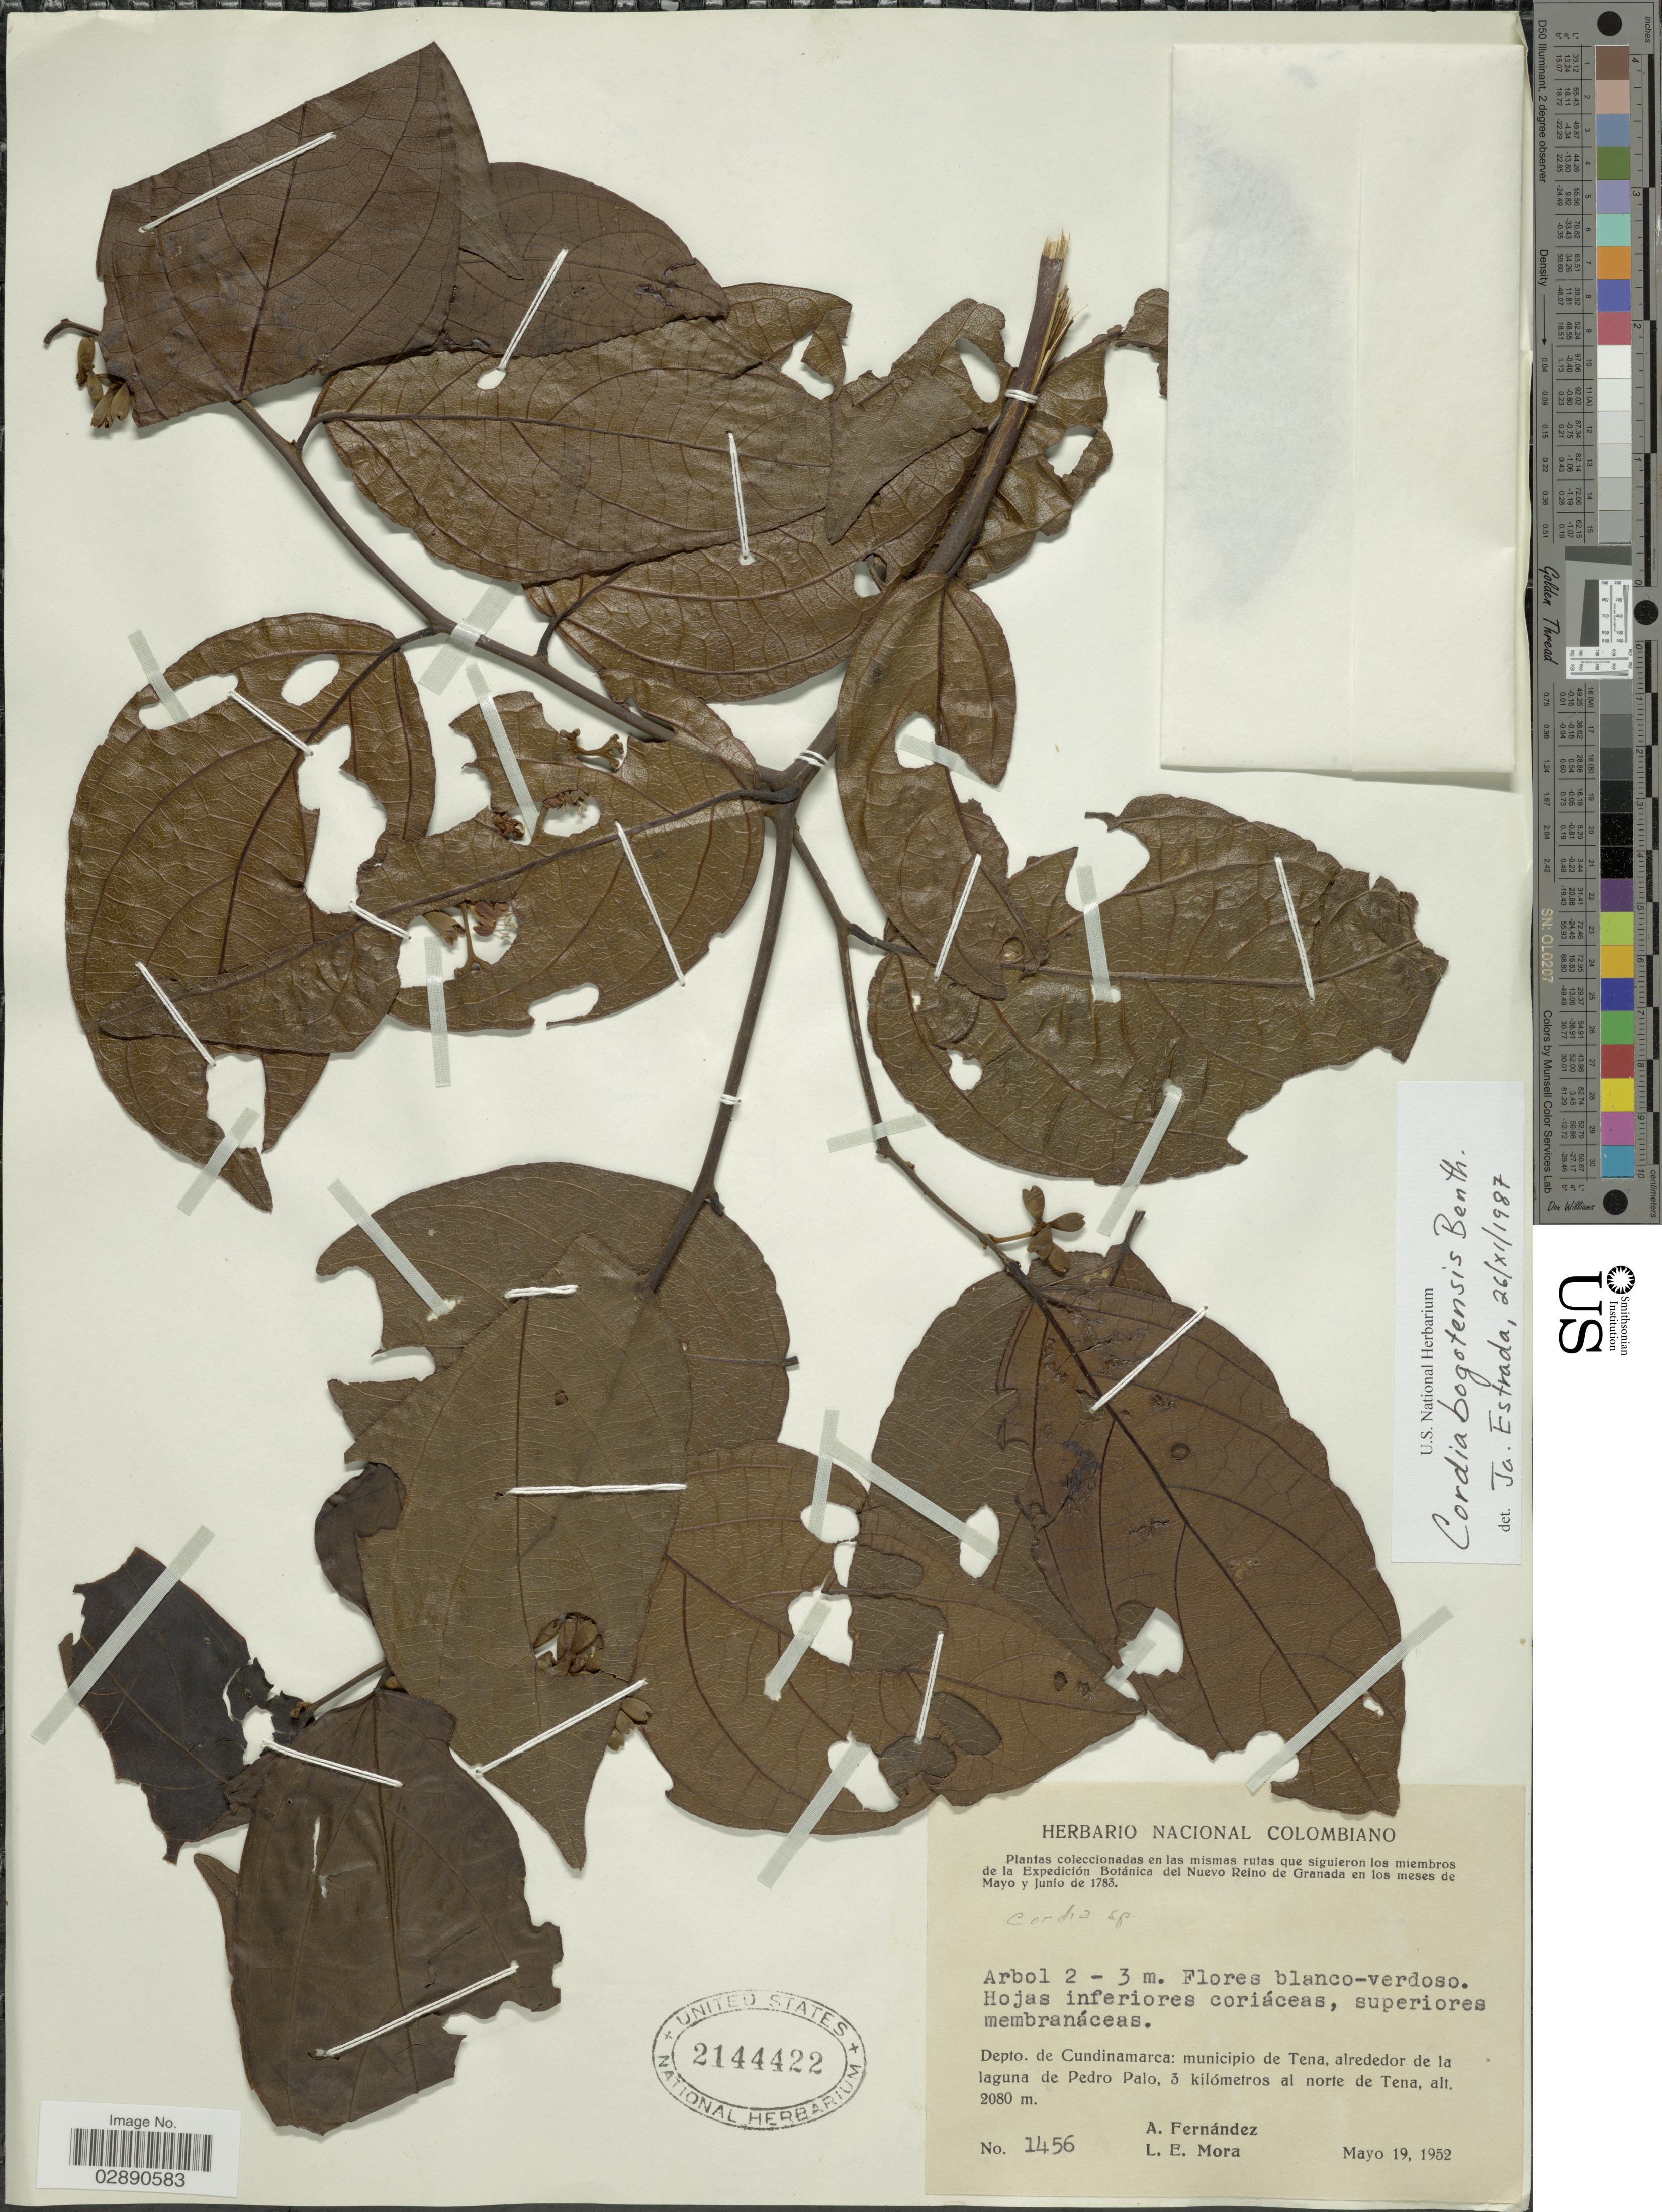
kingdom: Plantae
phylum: Tracheophyta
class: Magnoliopsida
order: Boraginales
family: Cordiaceae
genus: Cordia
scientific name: Cordia bogotensis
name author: Benth.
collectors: A. Fernández & L. Mora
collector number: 1456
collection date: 1952-05-19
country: Colombia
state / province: Cundinamarca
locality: Depto. de Cundinamarca: municipio de Tena, alrededor de la laguna de Pedro Palo, 3 kilómetros al norte de Tena.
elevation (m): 2080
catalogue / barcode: US 2144422